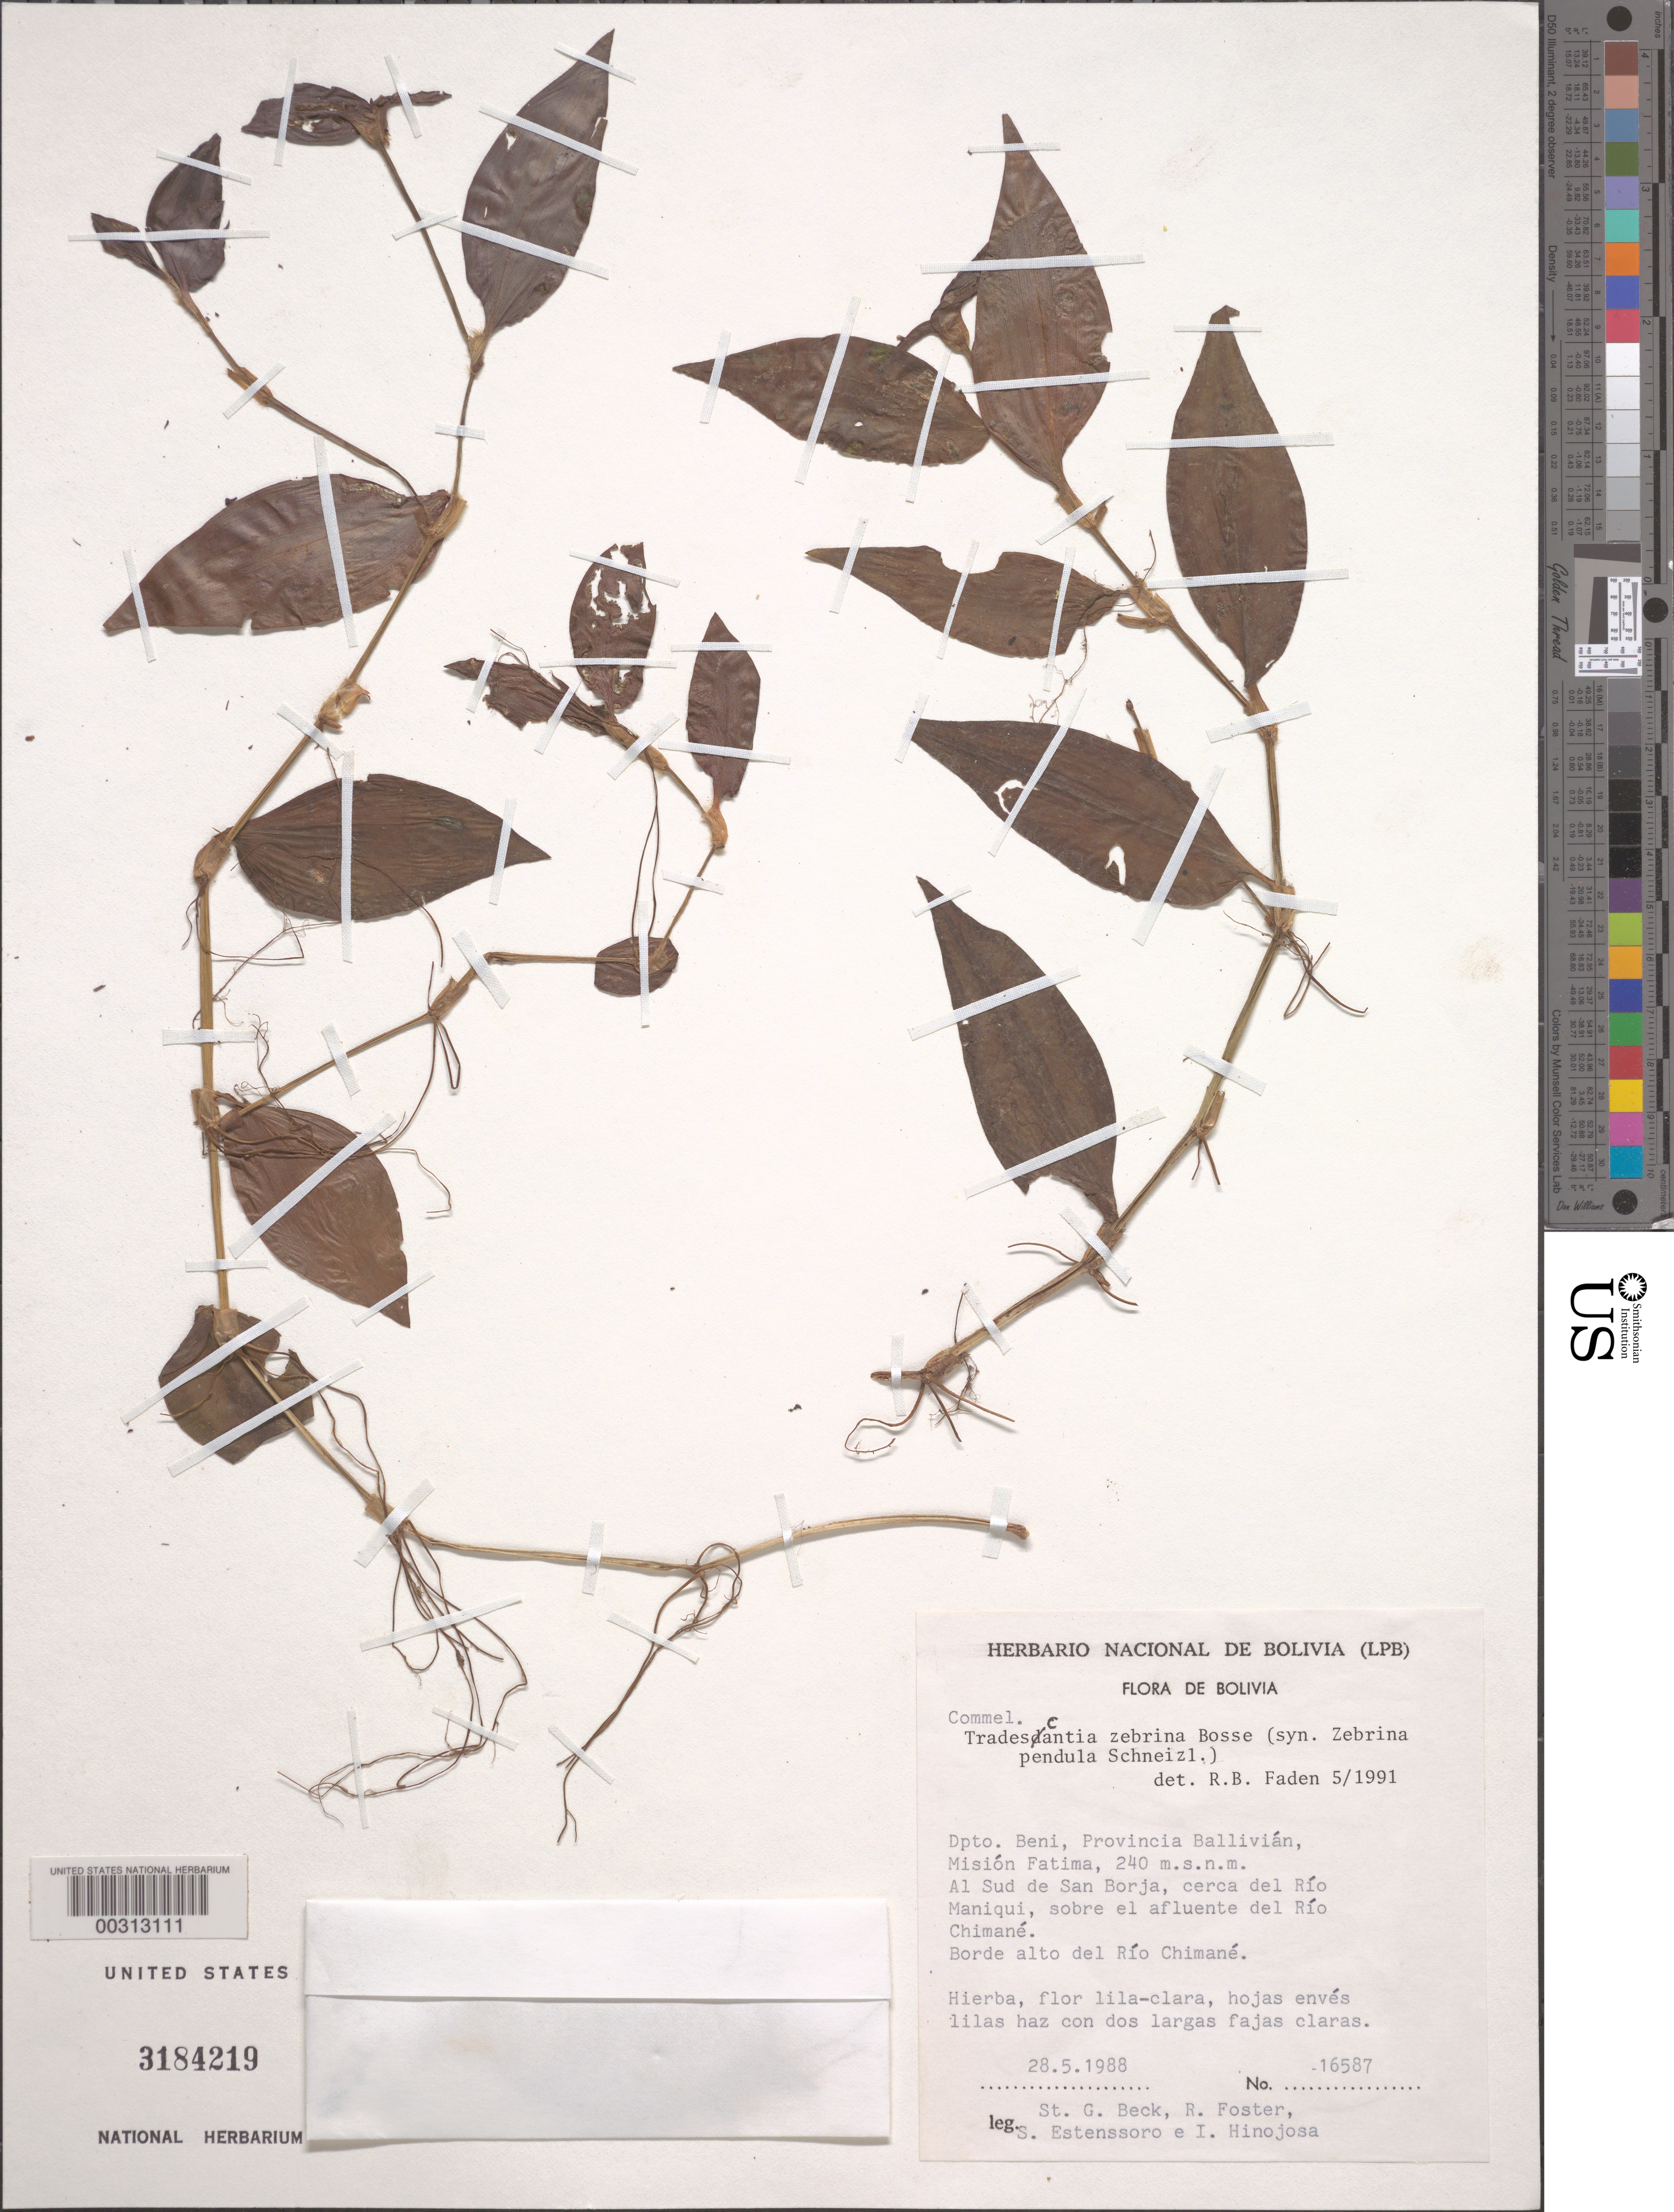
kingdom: Plantae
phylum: Tracheophyta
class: Liliopsida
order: Commelinales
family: Commelinaceae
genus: Tradescantia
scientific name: Tradescantia zebrina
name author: Bosse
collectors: S. G. Beck, R. Foster, S. Estenssoro & I. Hinojosa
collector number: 16587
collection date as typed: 28 May 1988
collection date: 1988-05-28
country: Bolivia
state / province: Beni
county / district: General José Ballivián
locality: Mision Fatima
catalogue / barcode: US 3184219